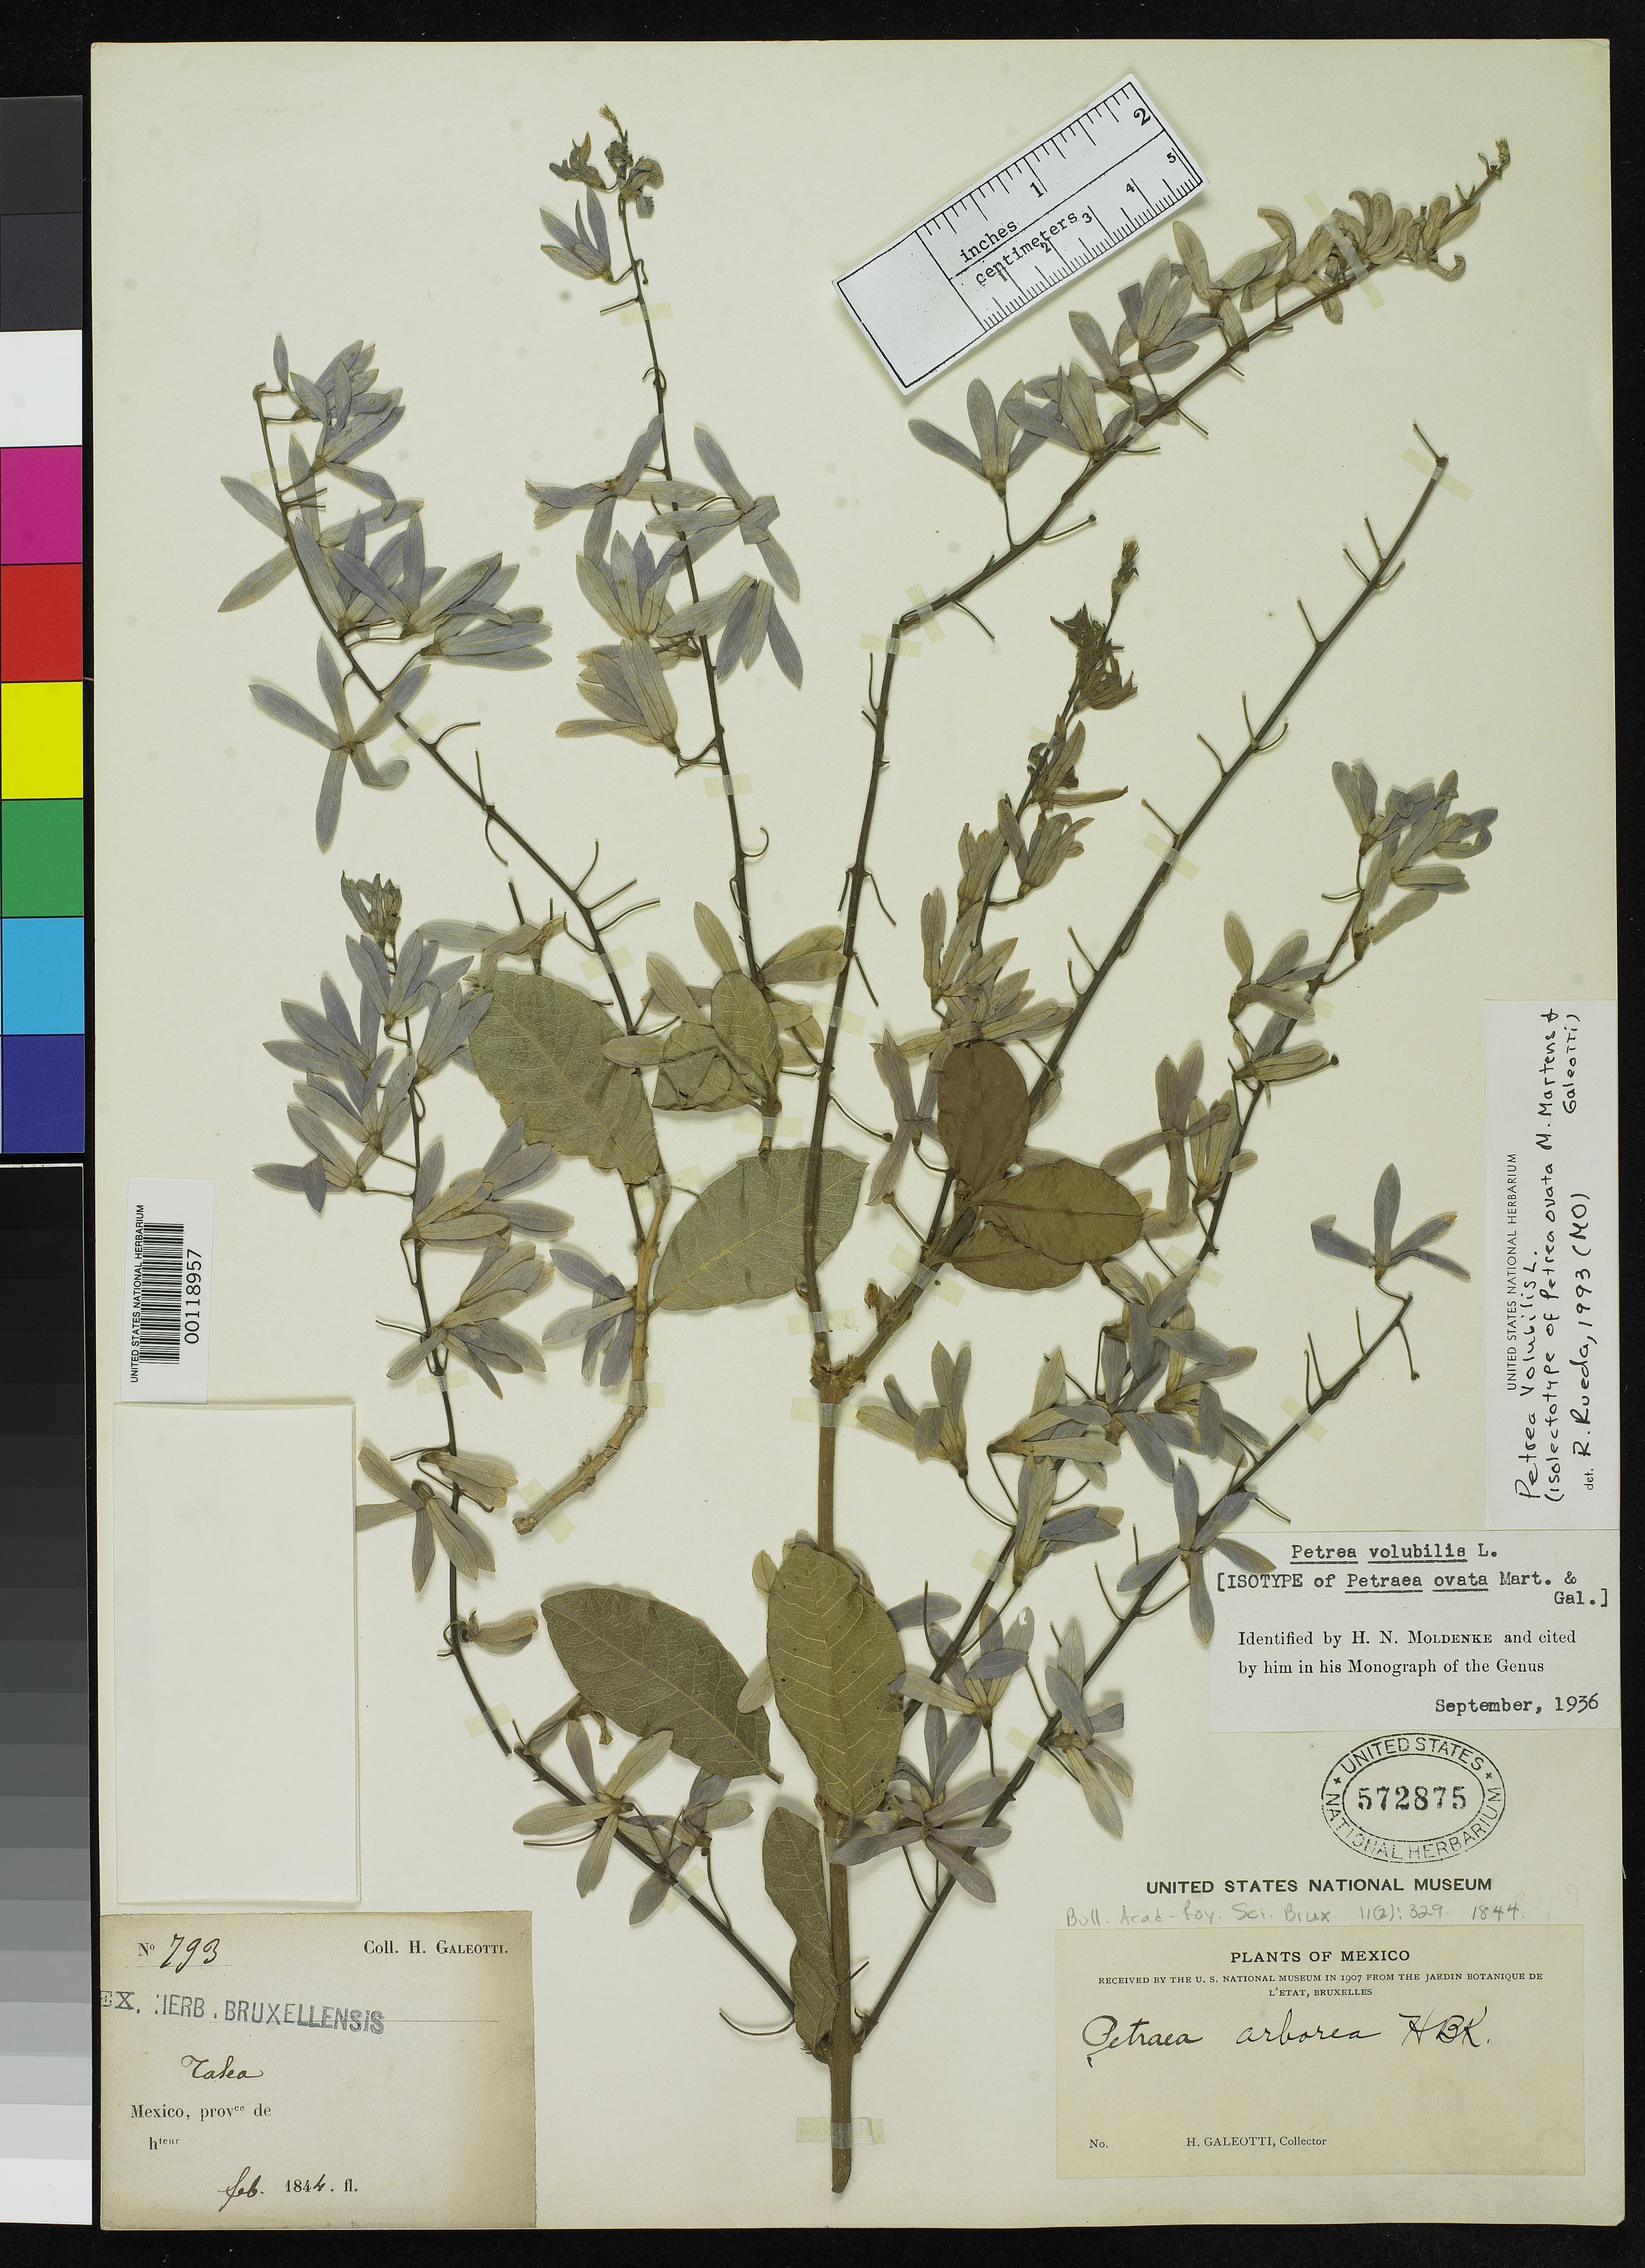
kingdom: Plantae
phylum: Tracheophyta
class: Magnoliopsida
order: Lamiales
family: Verbenaceae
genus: Petrea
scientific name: Petrea ovata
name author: M. Martens & Galeotti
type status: Isotype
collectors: H. G. Galeotti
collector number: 793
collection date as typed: Feb 1844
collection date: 1844-02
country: Mexico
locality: E of Monserrat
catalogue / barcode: US 572875